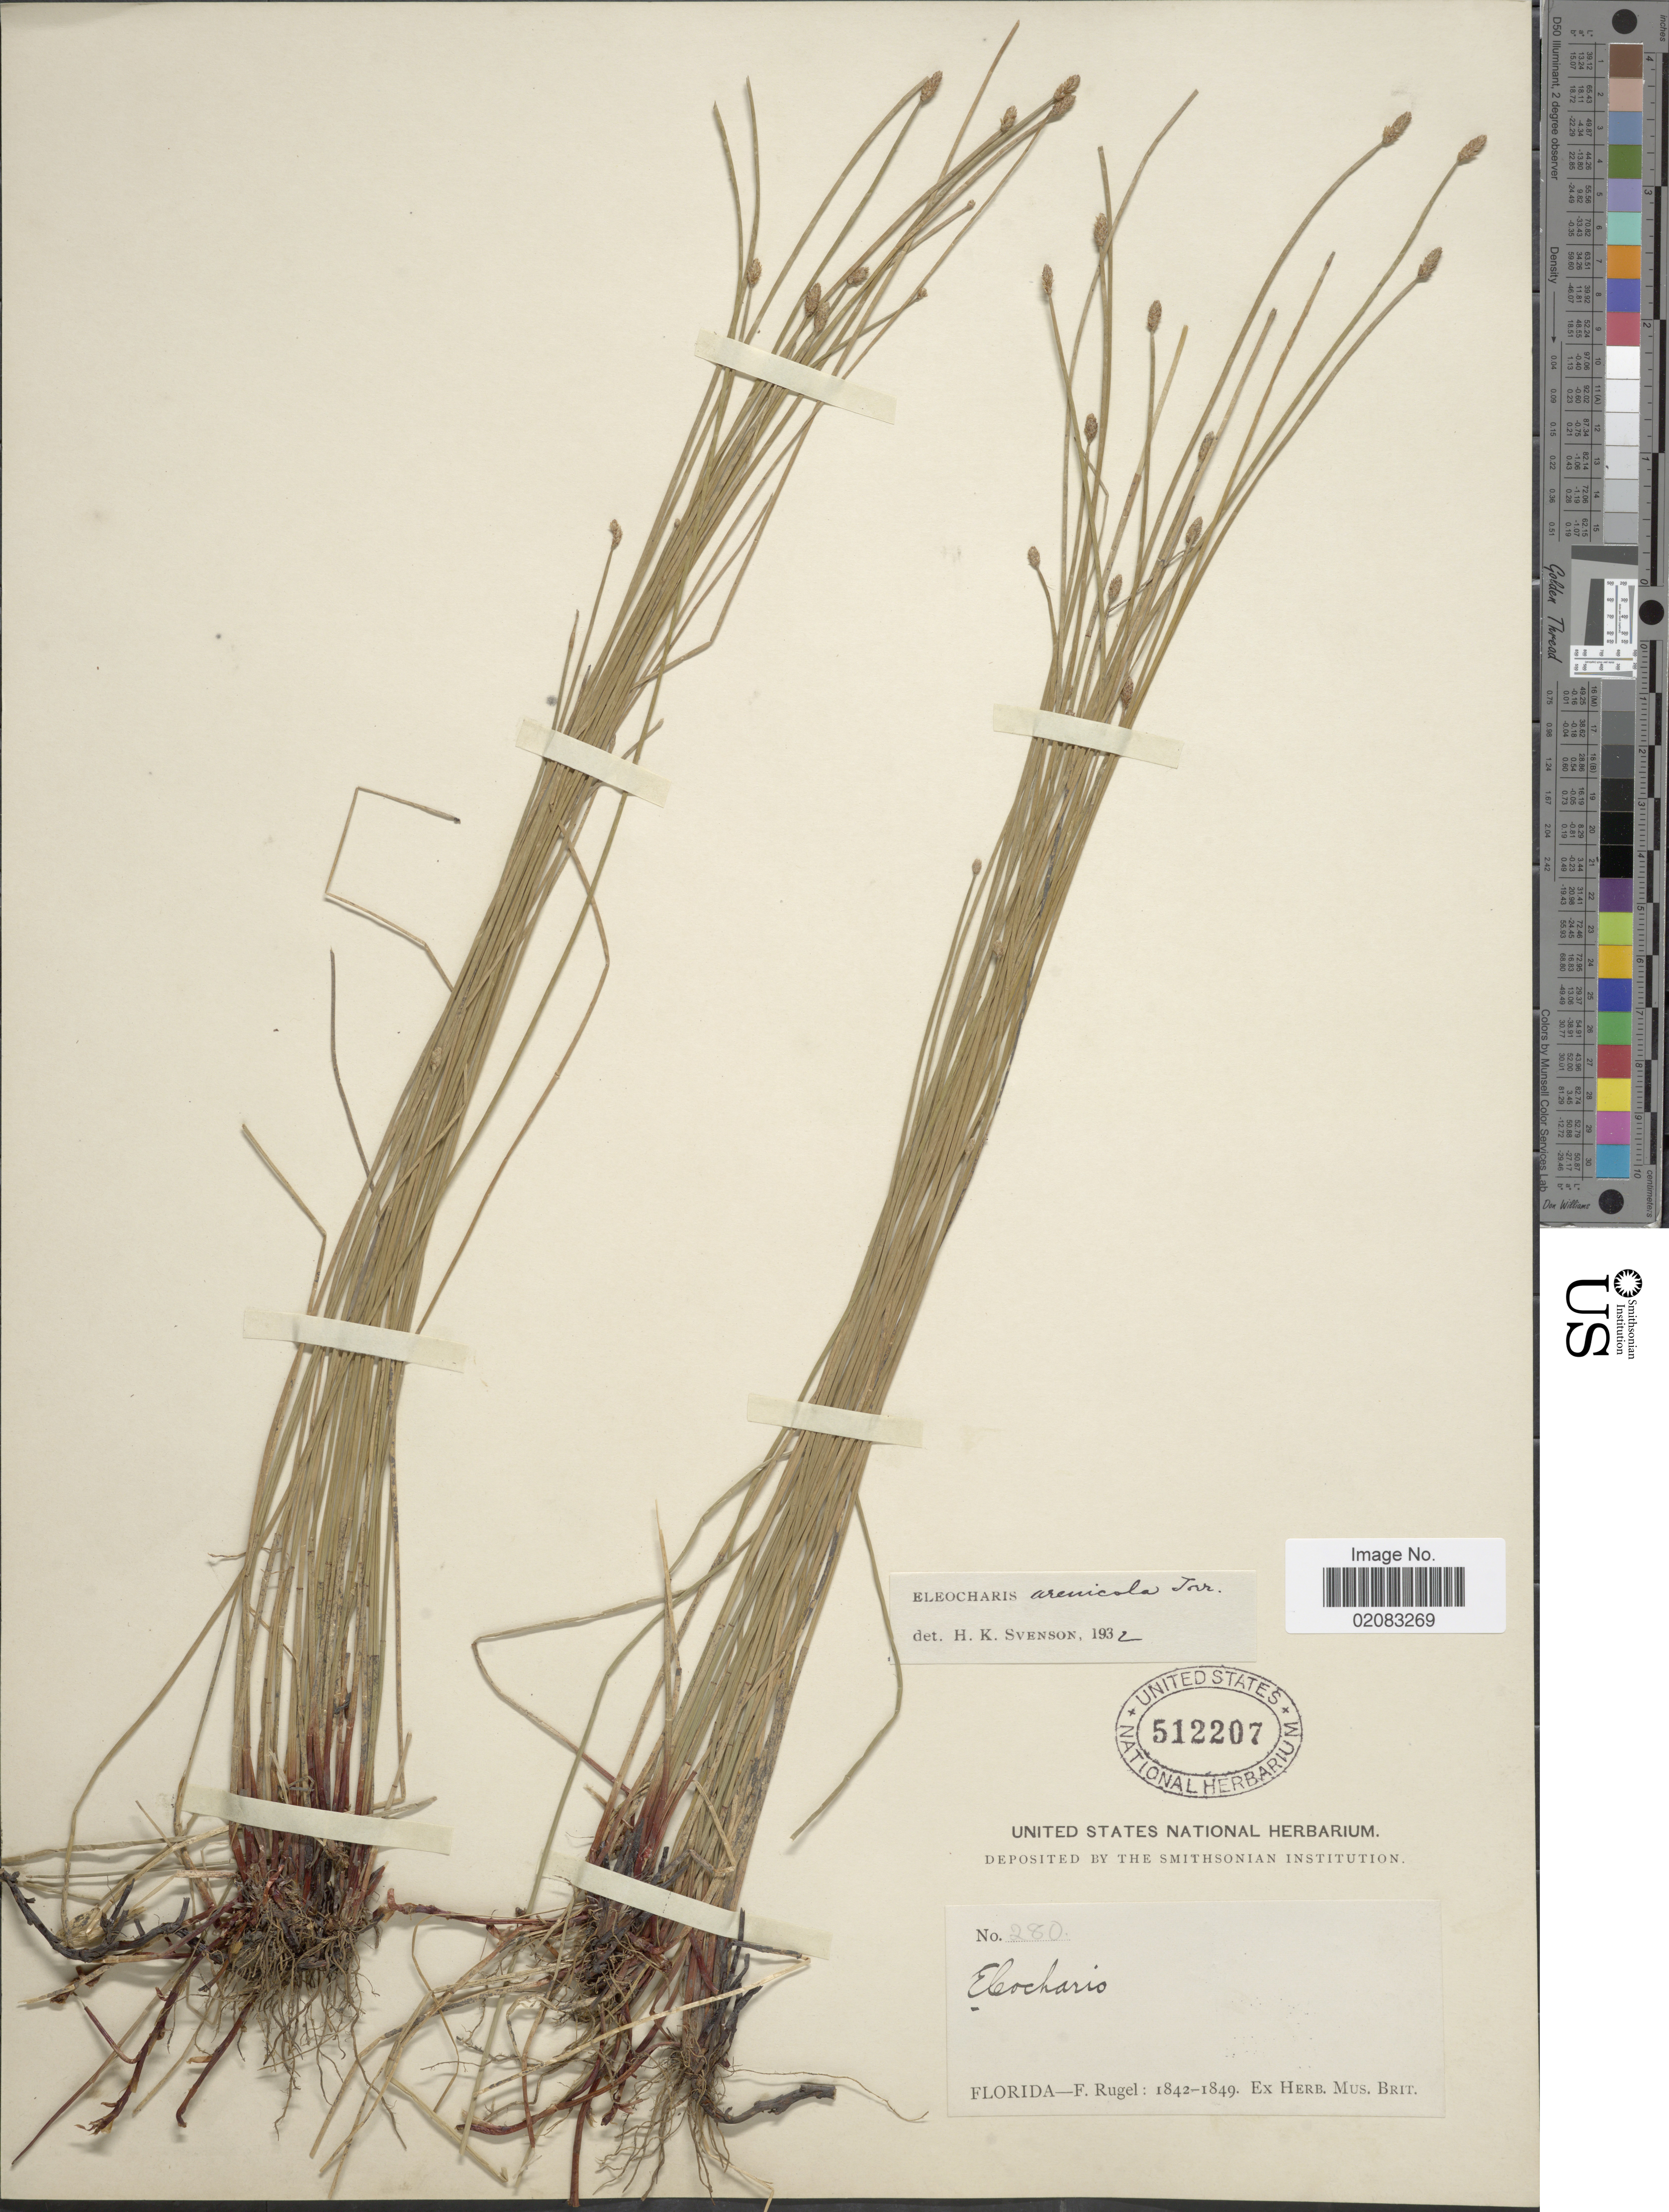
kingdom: Plantae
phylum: Tracheophyta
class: Liliopsida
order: Poales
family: Cyperaceae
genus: Eleocharis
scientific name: Eleocharis montevidensis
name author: Kunth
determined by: Strong, Mark T., (BOT), Smithsonian Institution - National Museum of Natural History (UNITED STATES)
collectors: F. Rugel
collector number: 280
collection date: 1842/1849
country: United States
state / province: Florida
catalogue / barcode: US 512207